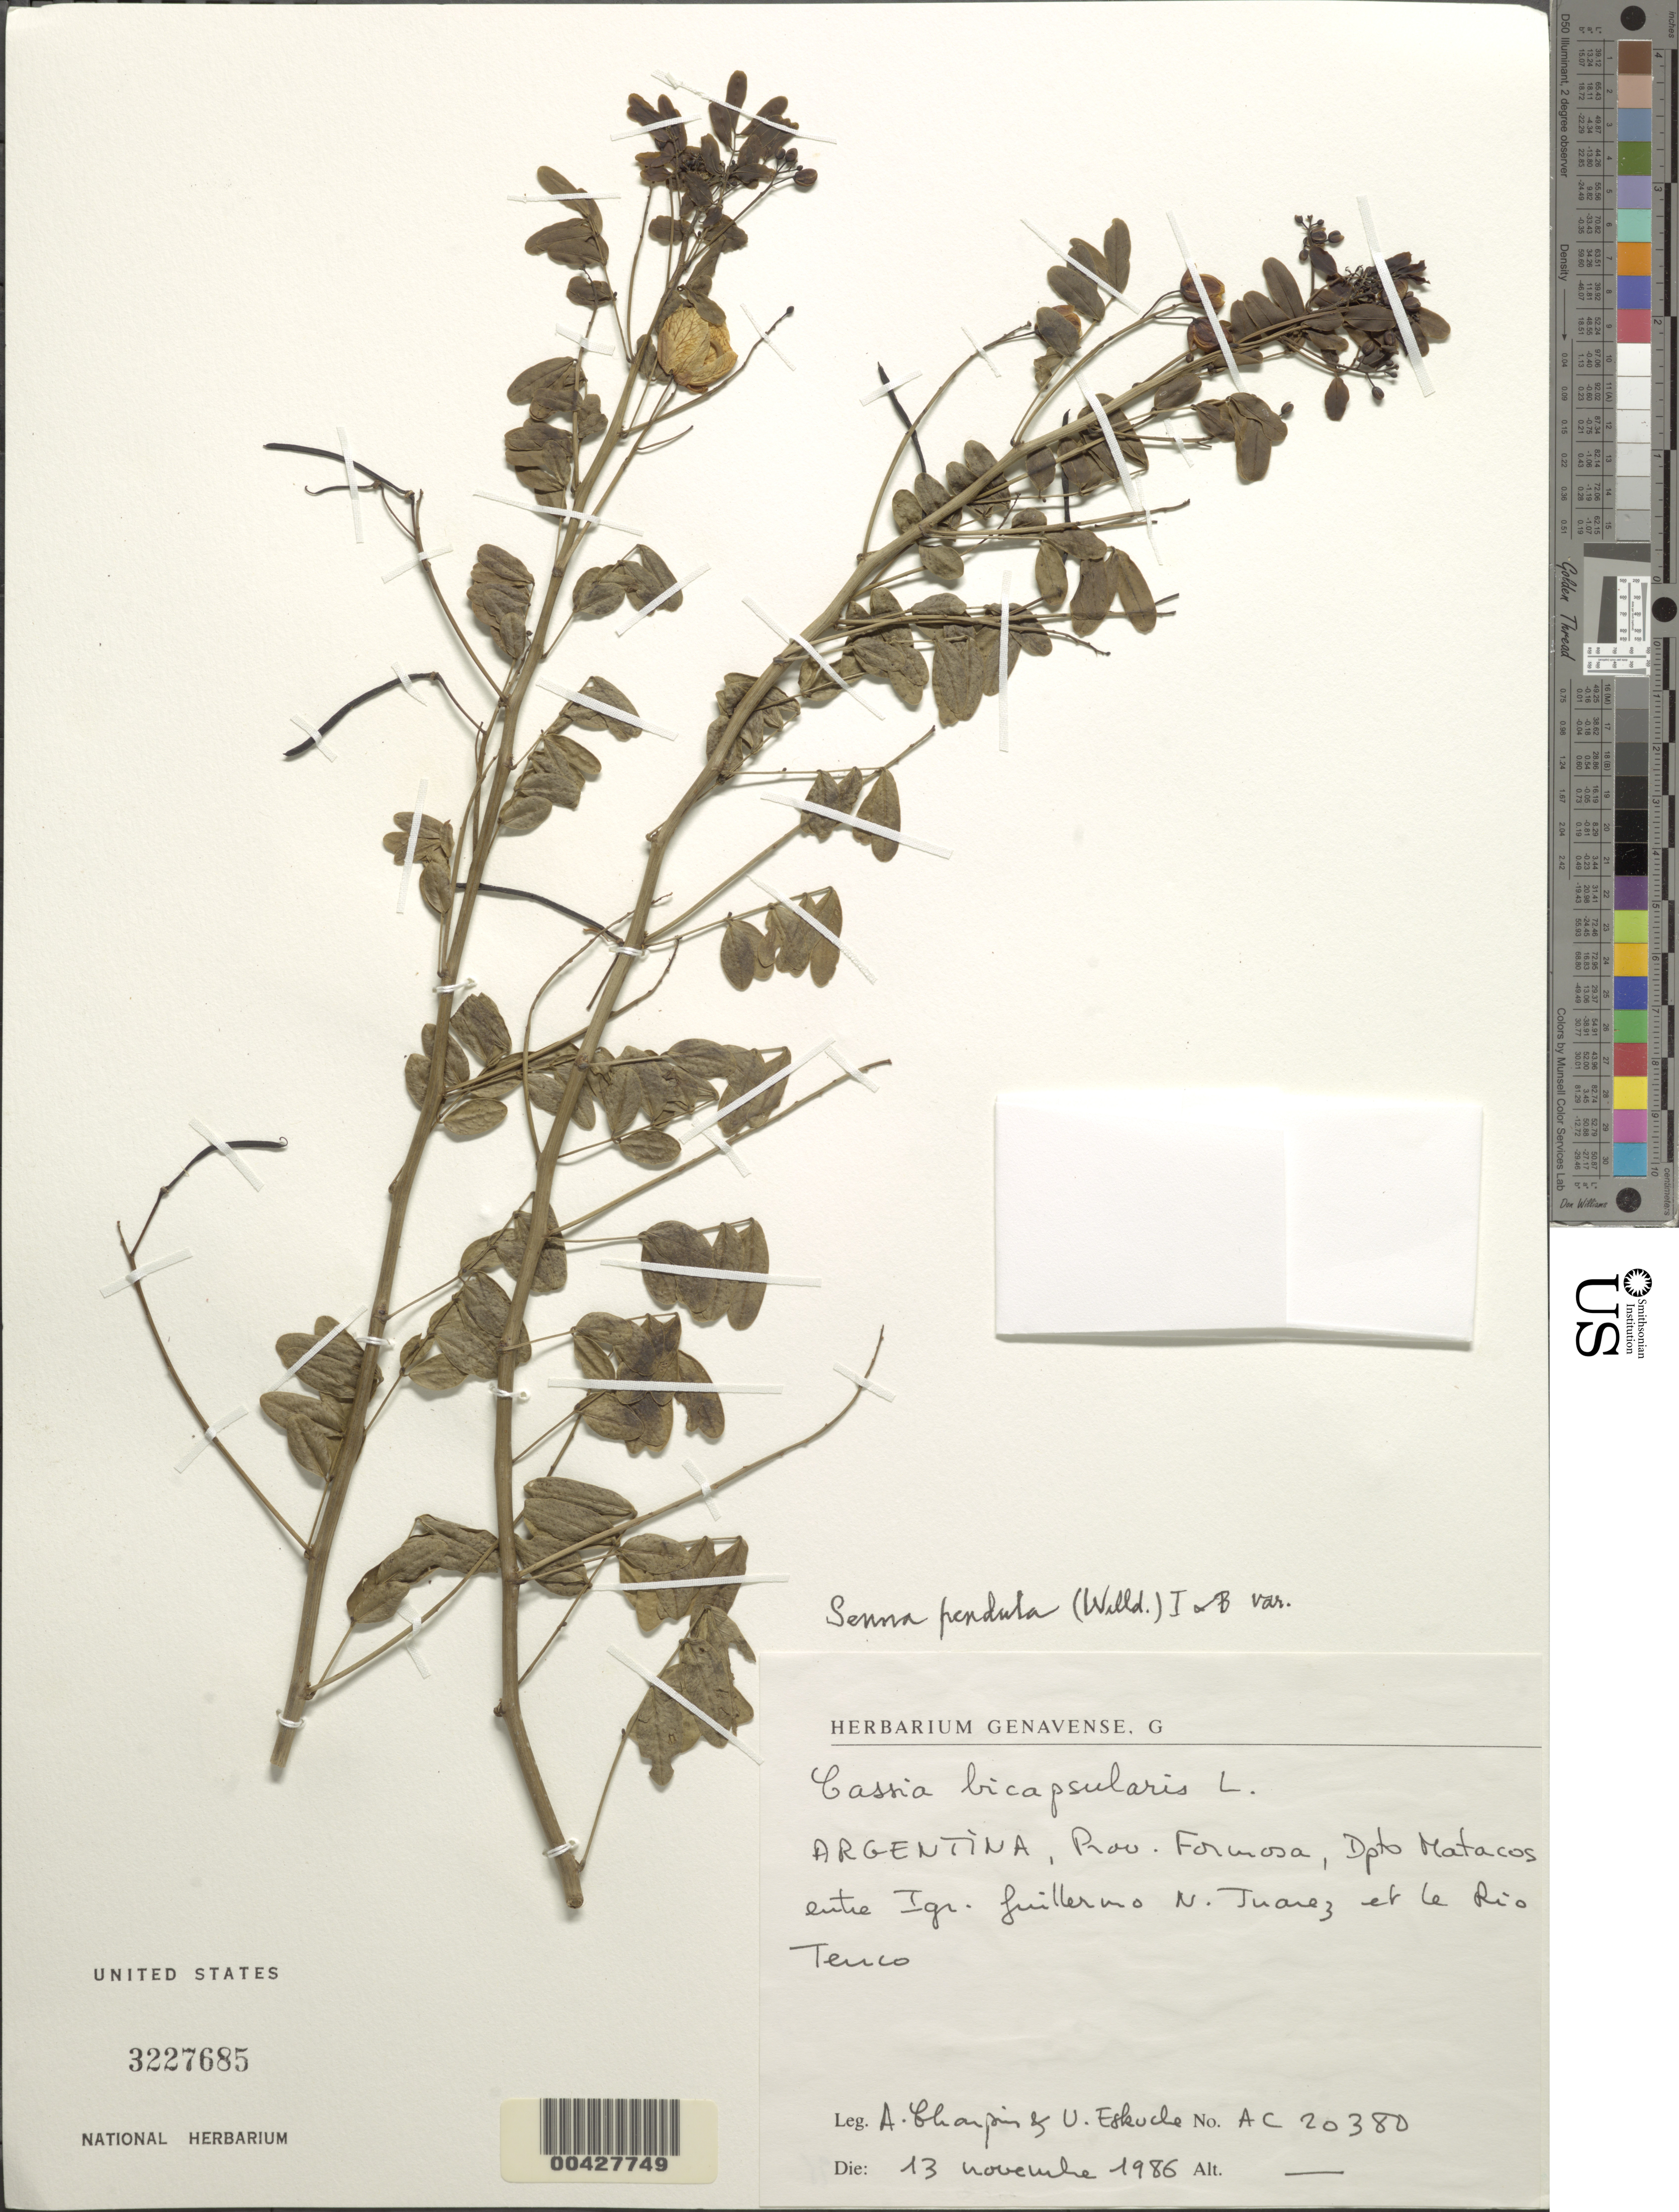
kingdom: Plantae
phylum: Tracheophyta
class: Magnoliopsida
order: Fabales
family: Fabaceae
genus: Senna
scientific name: Senna pendula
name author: (Humb. & Bonpl. ex Willd.) H.S. Irwin & Barneby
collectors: A. Charpin & U. G. Eskuche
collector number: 20380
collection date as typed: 13 Nov 1986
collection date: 1986-11-13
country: Argentina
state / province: Formosa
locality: Matacos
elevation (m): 2000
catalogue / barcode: US 3227685